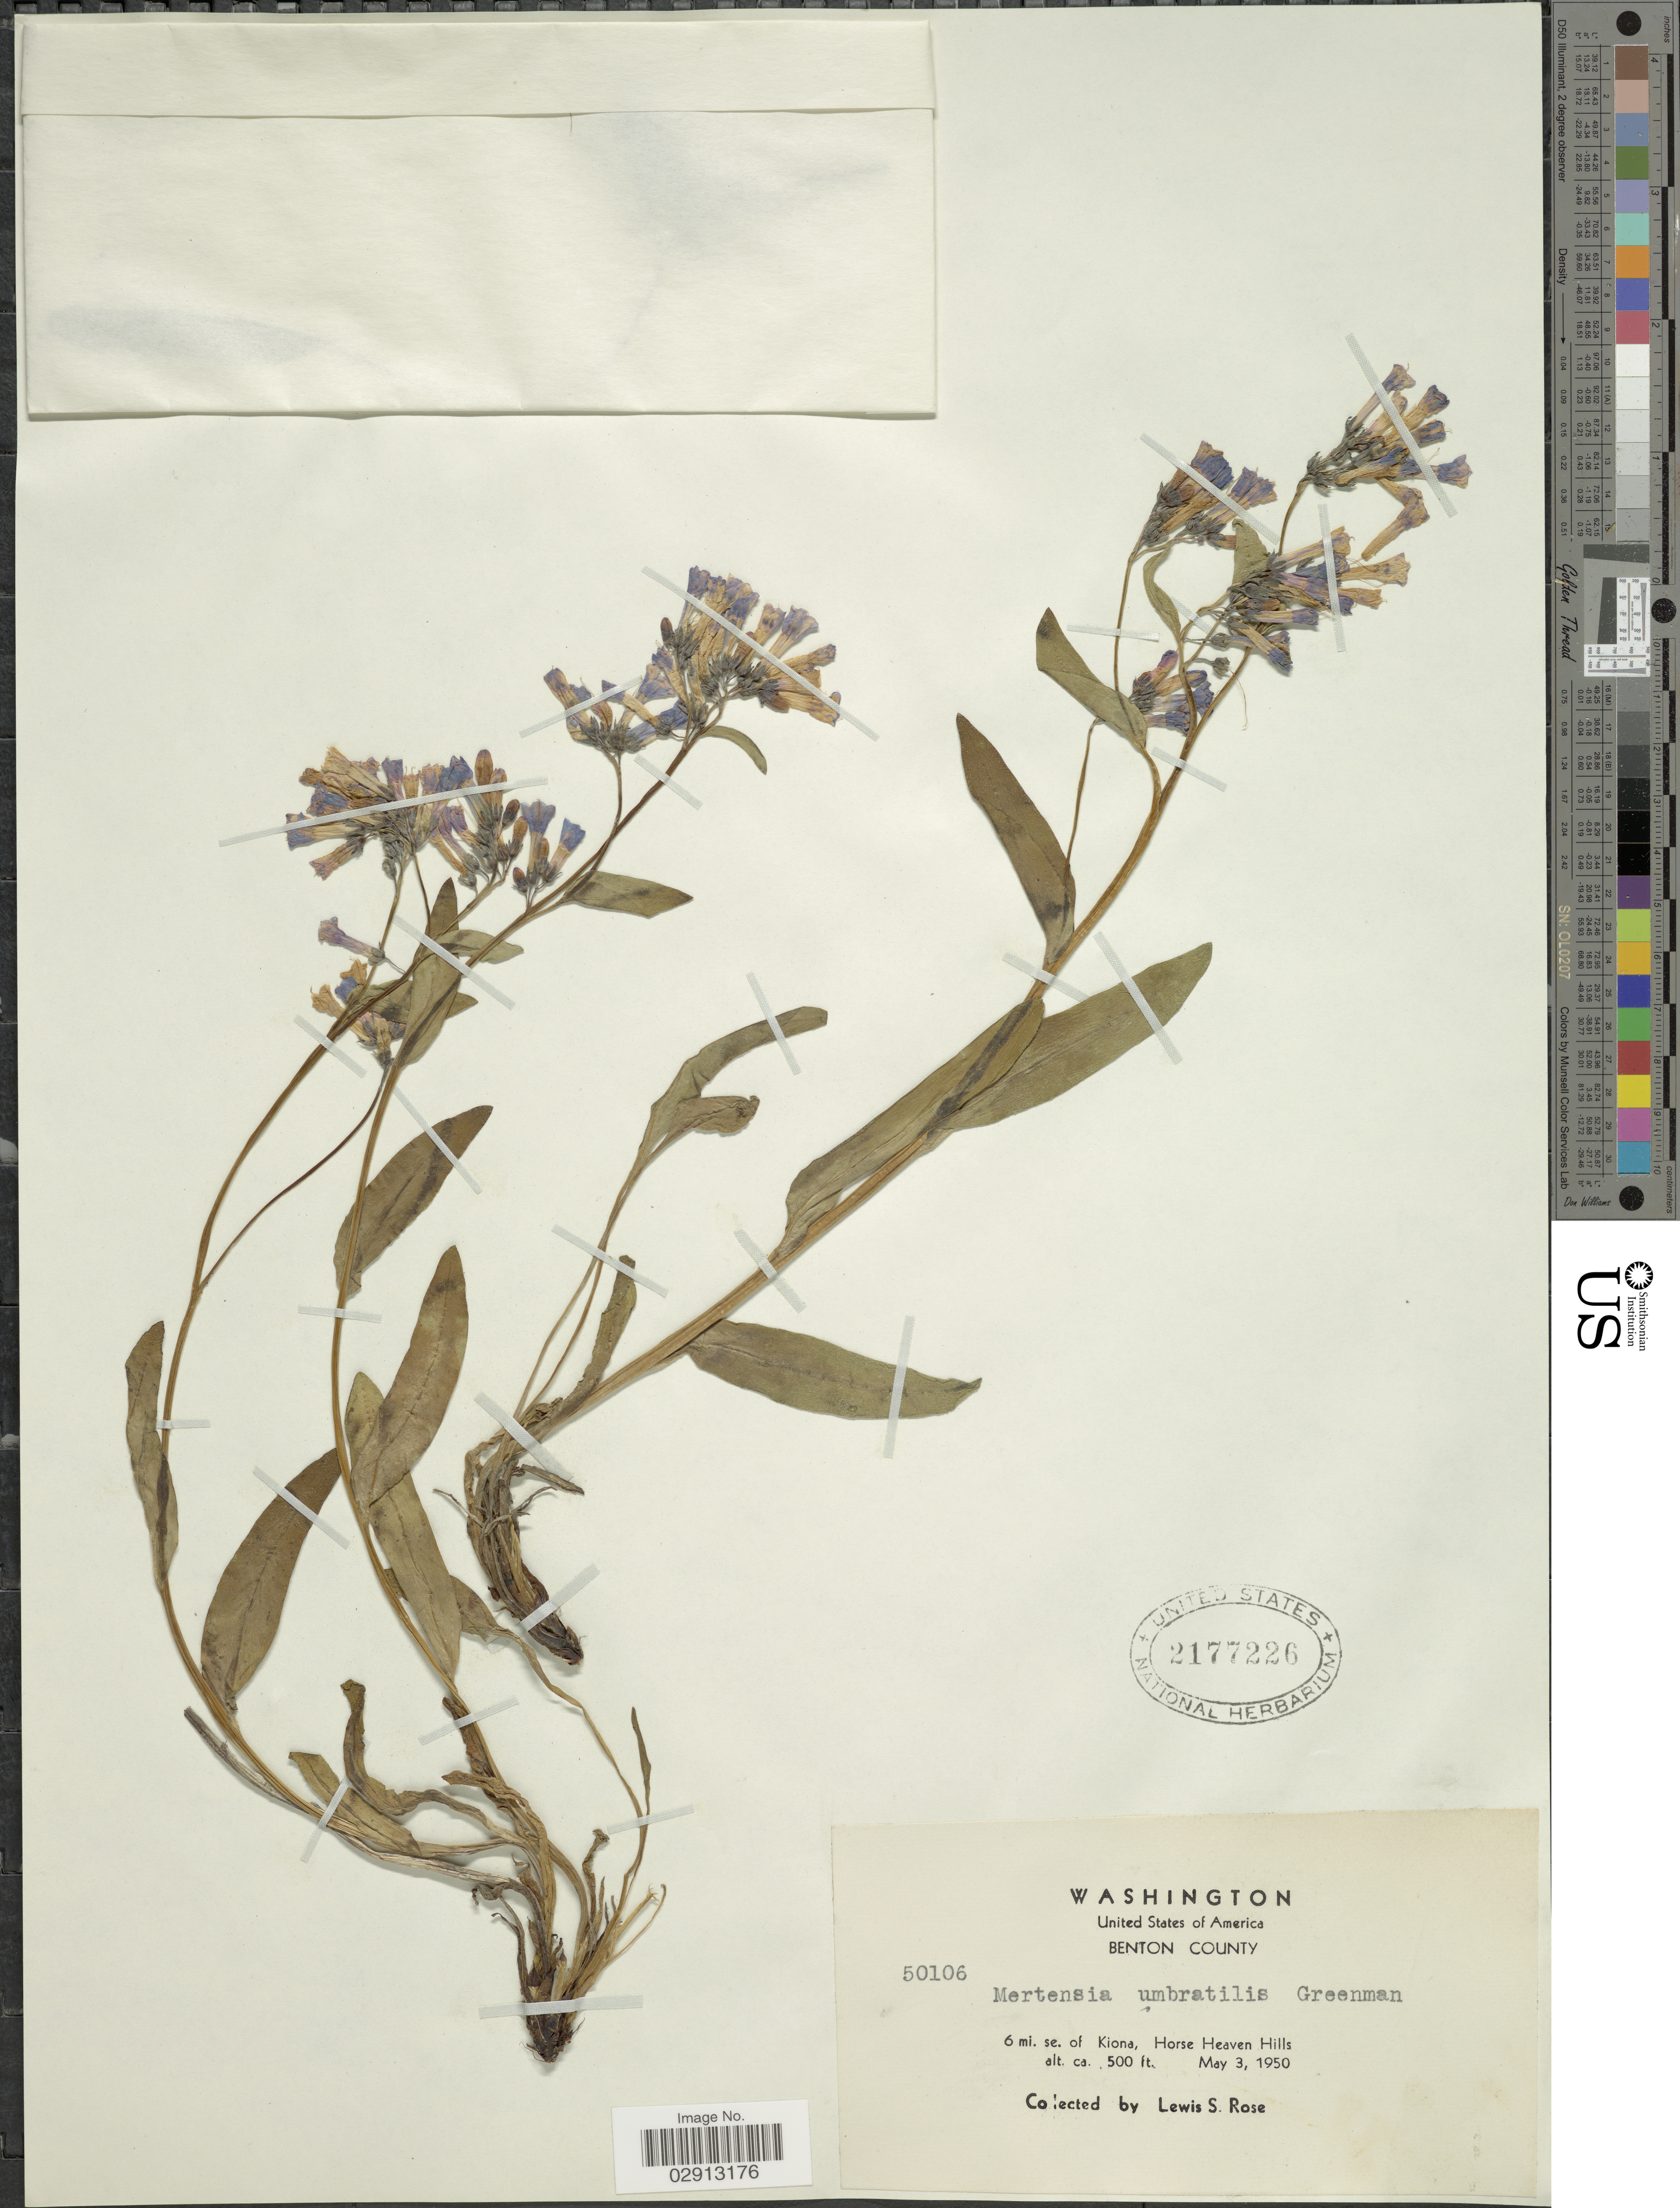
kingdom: Plantae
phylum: Tracheophyta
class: Magnoliopsida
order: Boraginales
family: Boraginaceae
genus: Mertensia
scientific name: Mertensia umbratilis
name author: Greenm.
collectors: L. S. Rose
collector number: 50106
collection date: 1950-05-03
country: United States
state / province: Washington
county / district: Benton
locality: Benton County. 6 mi. se. of Kiona, Horse Heaven Hills.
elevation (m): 152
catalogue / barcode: US 2177226